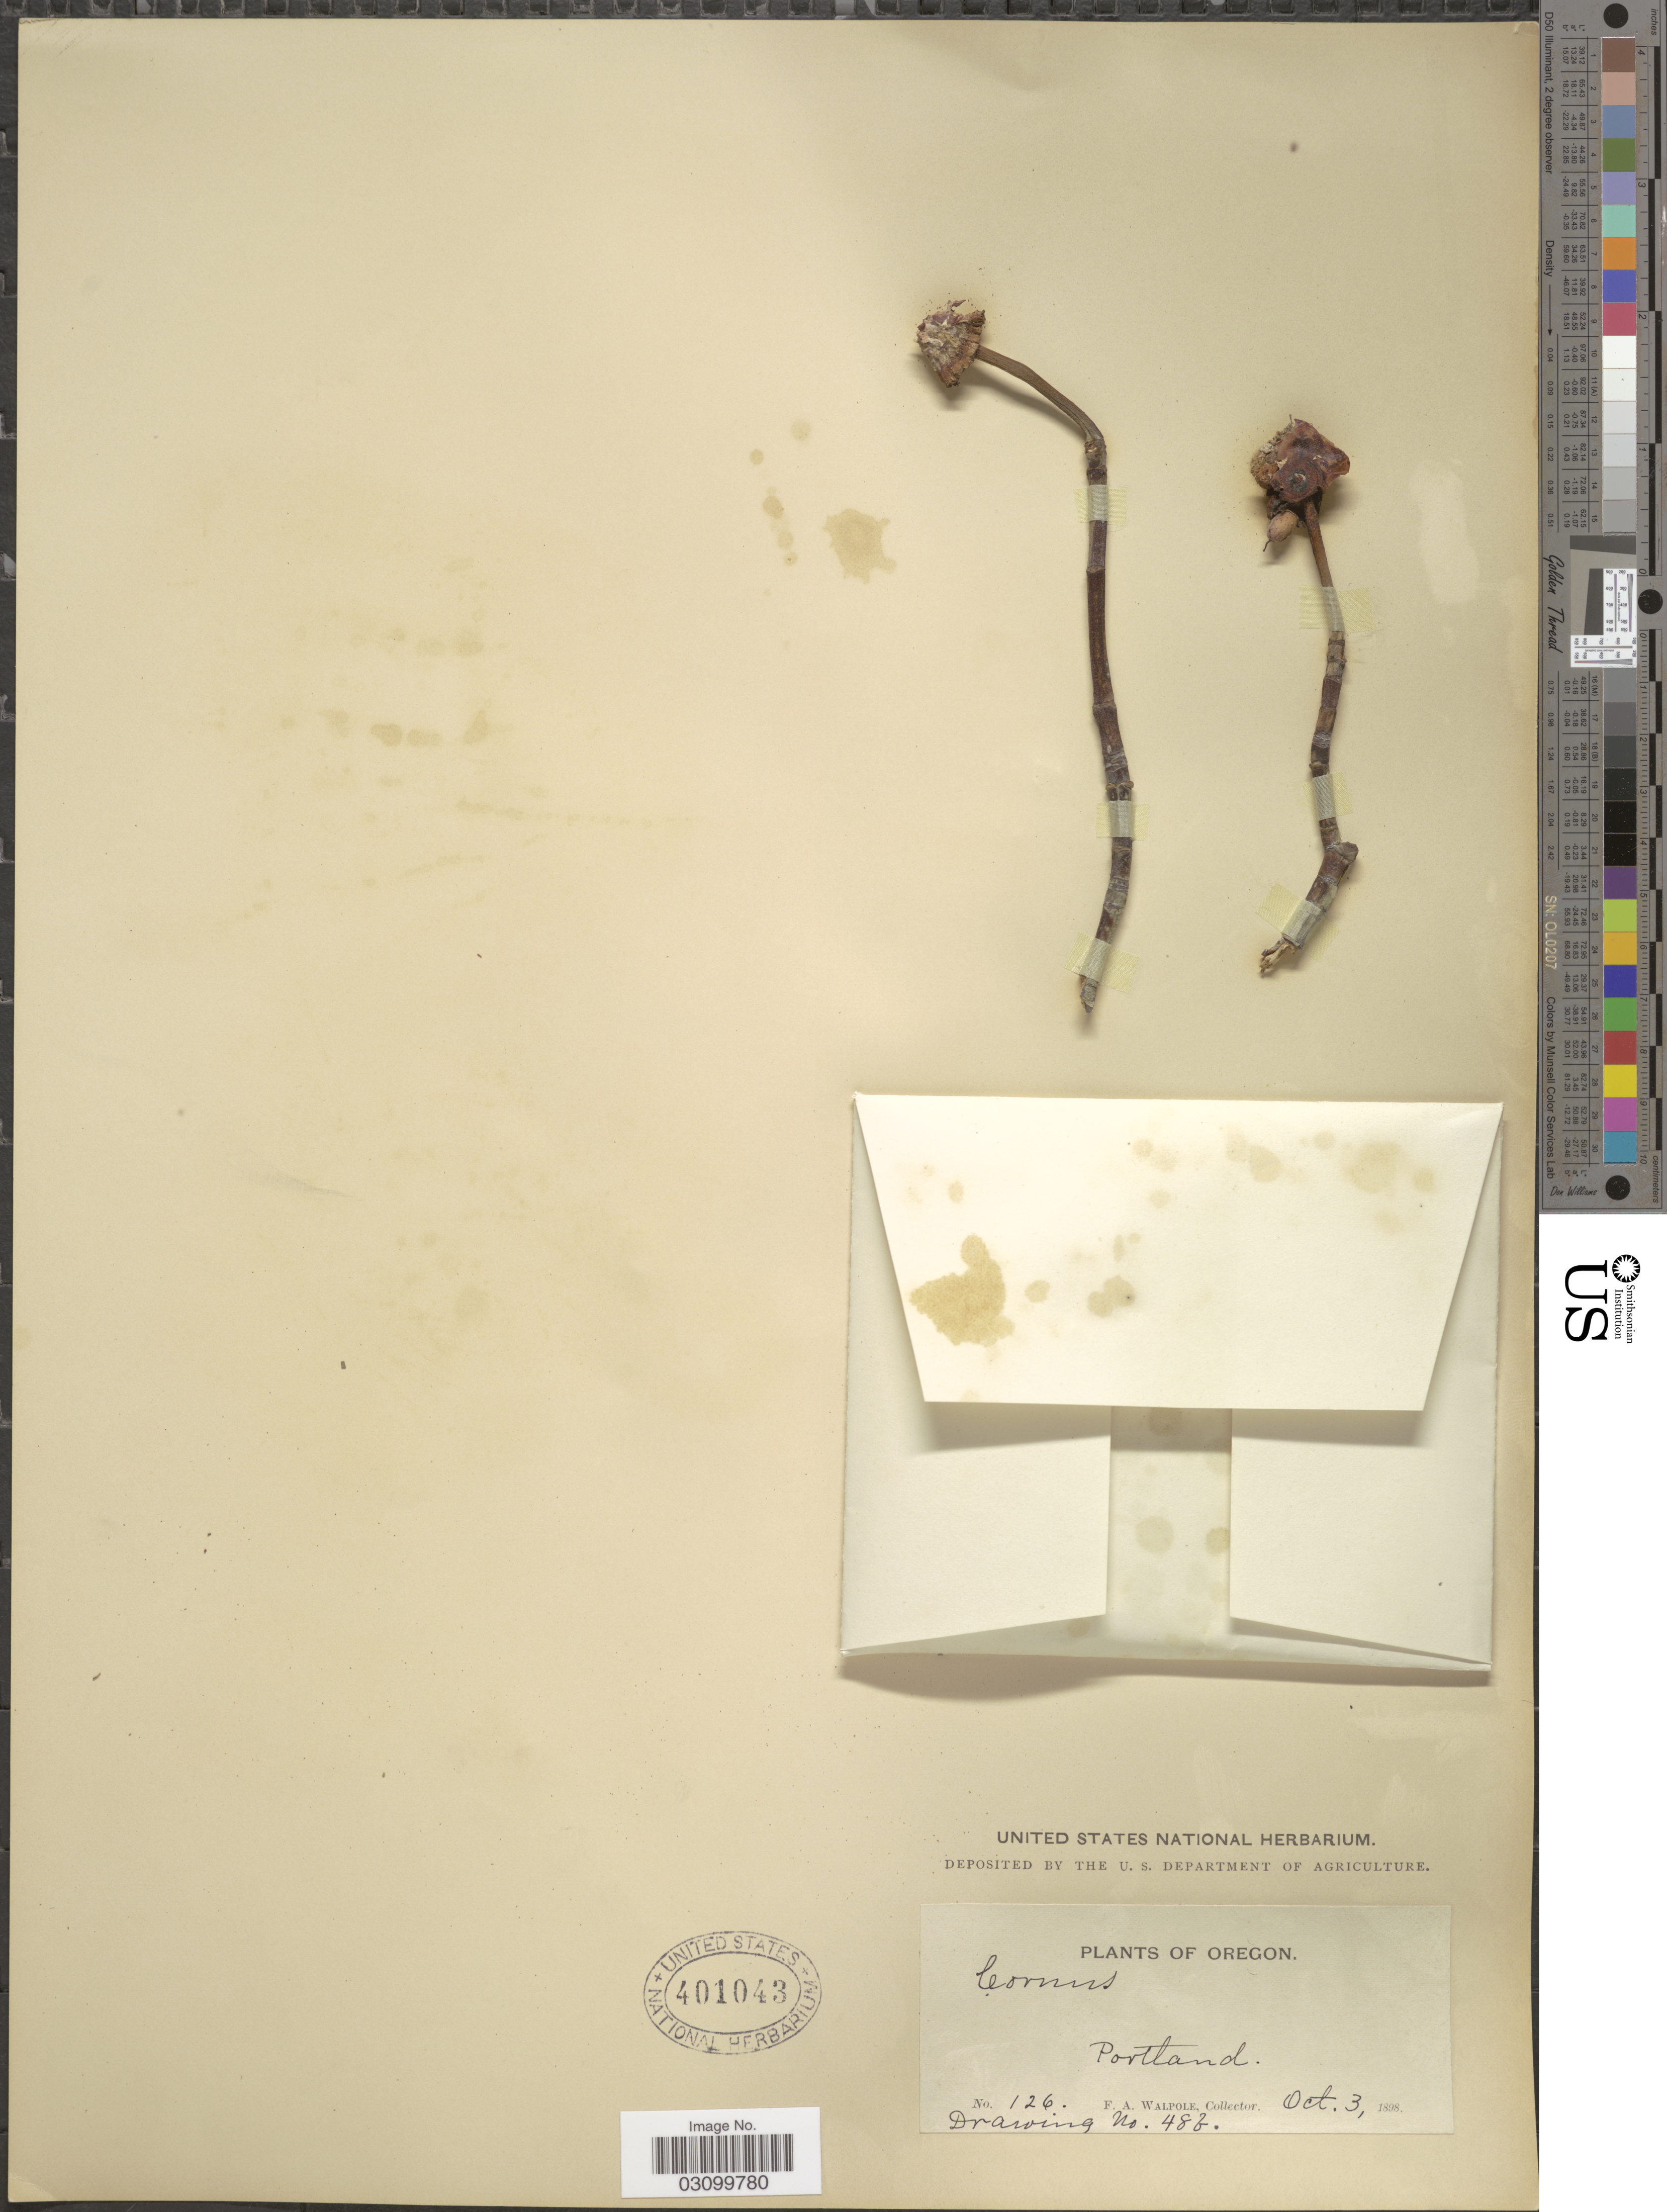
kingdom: Plantae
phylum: Tracheophyta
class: Magnoliopsida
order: Cornales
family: Cornaceae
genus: Cornus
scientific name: Cornus nuttallii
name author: Audubon ex Torr. & A. Gray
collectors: F. Walpole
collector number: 126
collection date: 1898-10-03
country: United States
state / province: Oregon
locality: Portland.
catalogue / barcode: US 401043